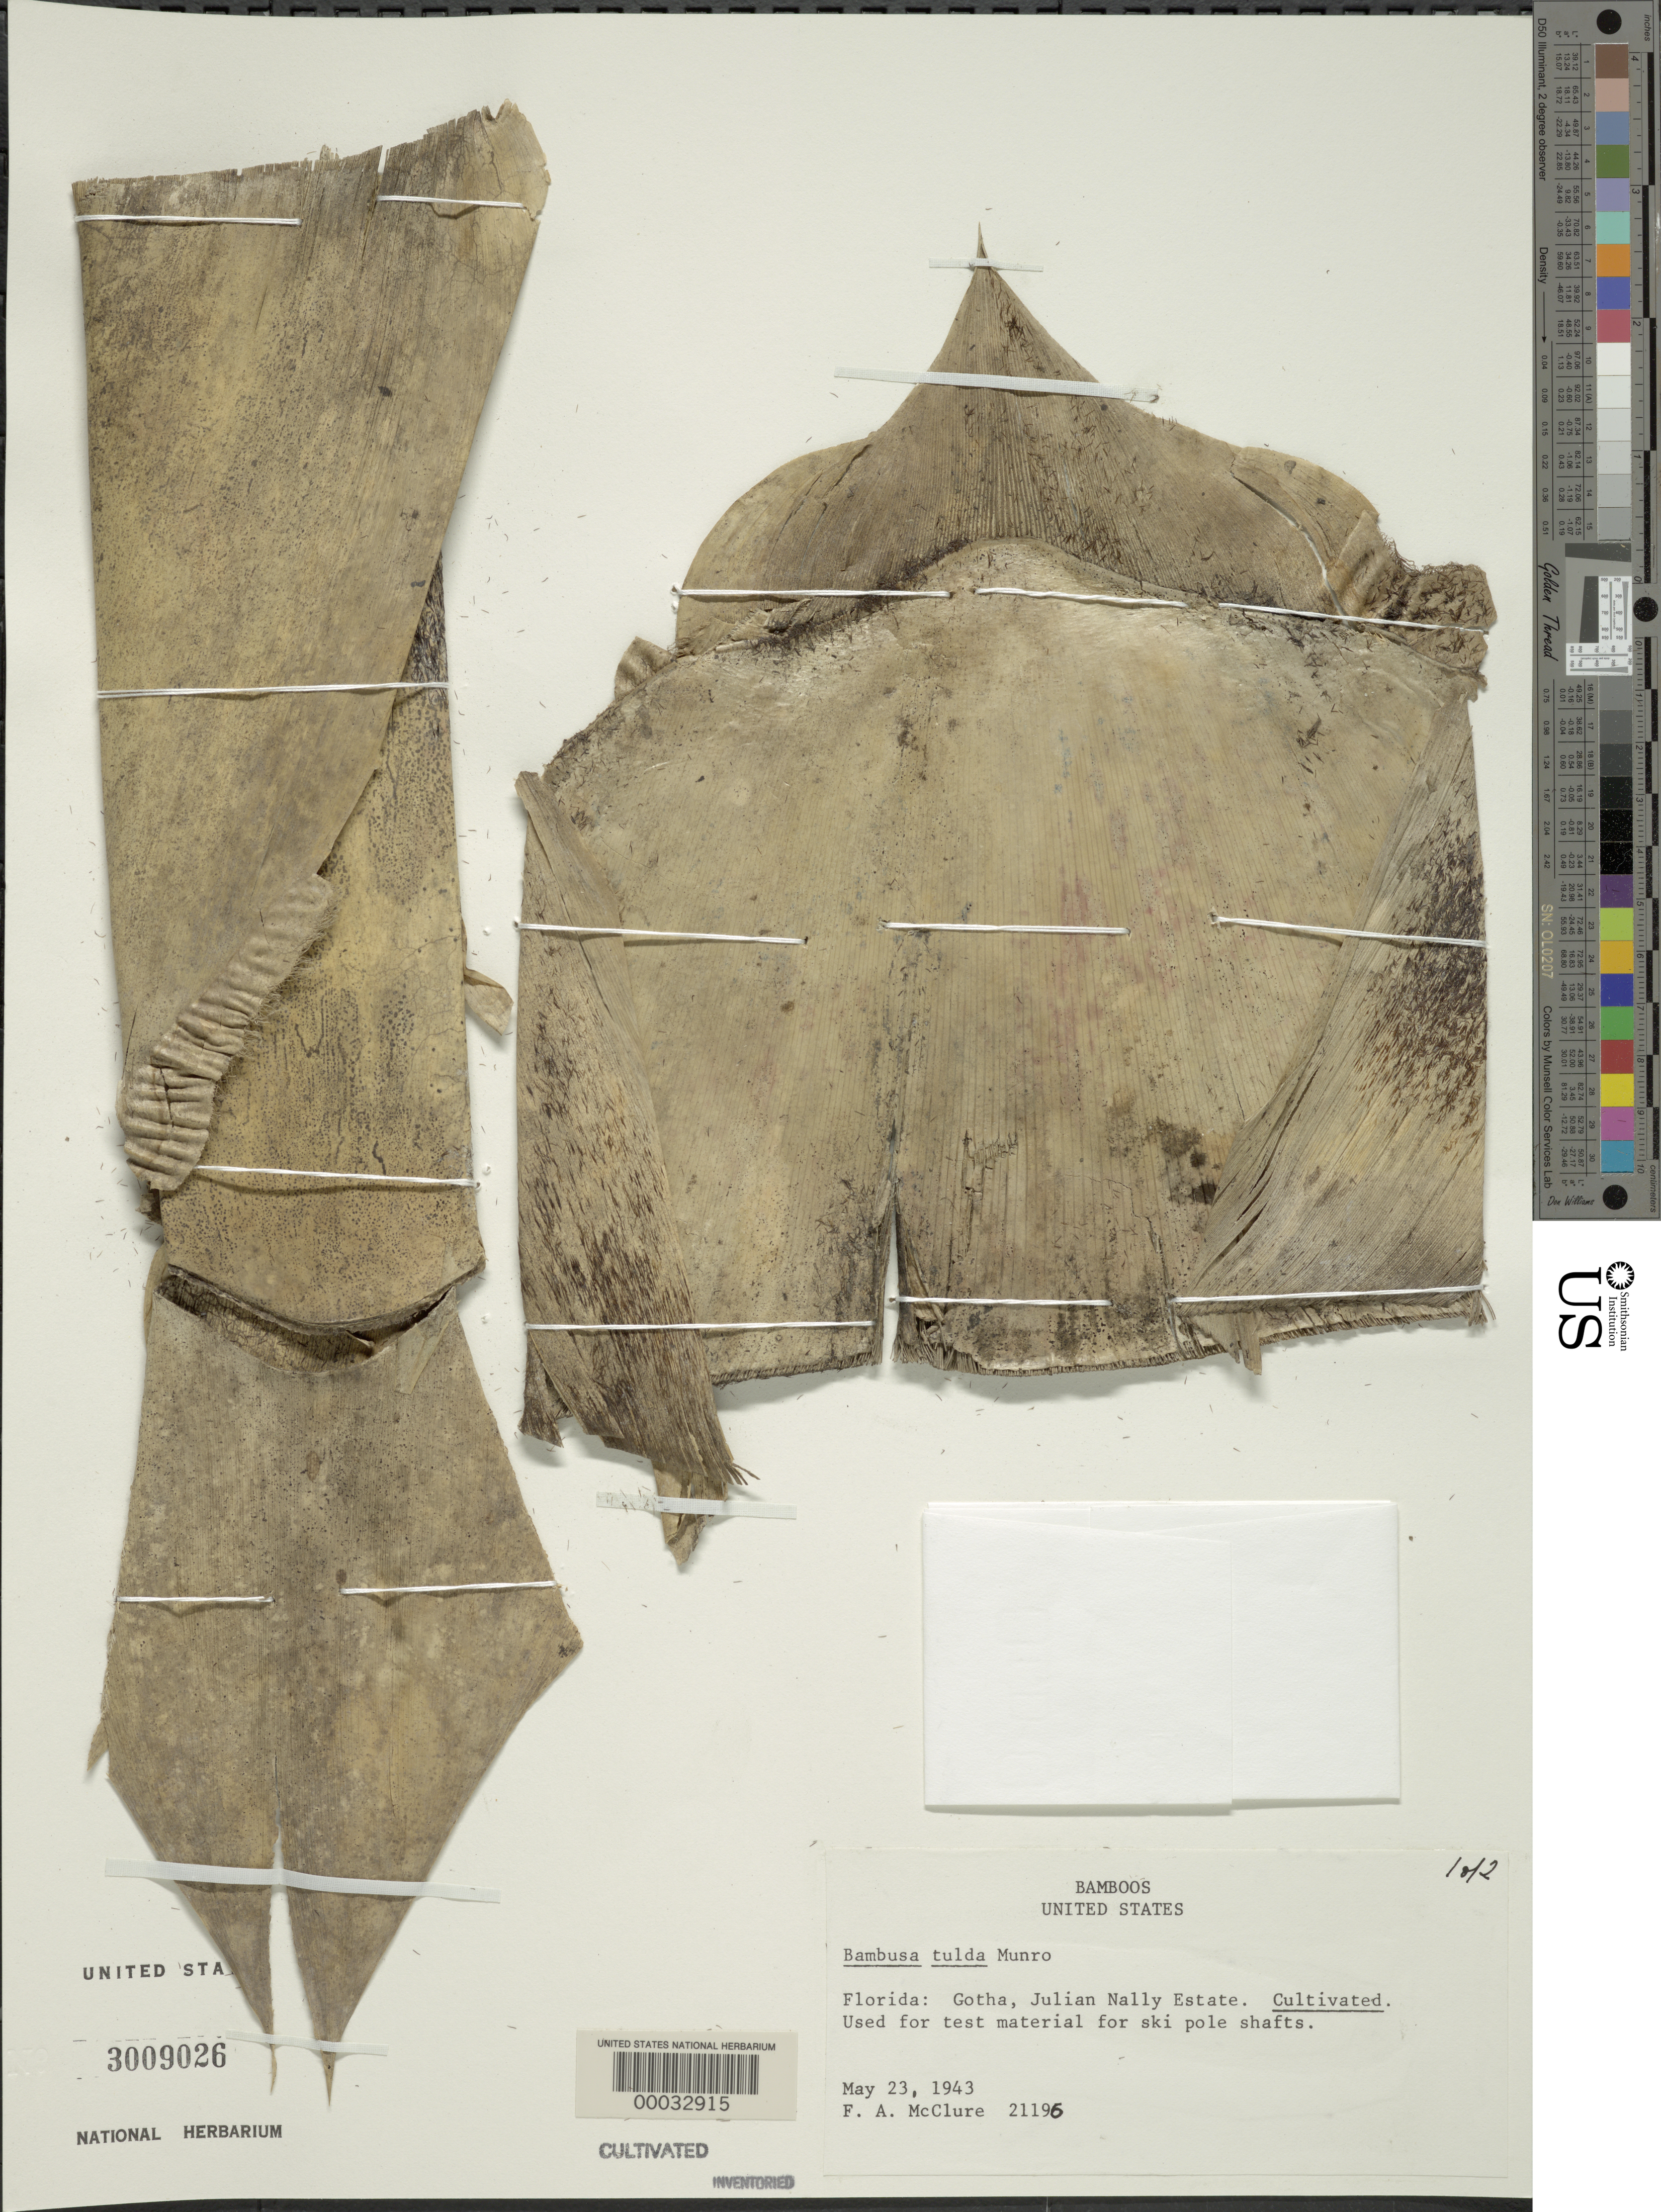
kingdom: Plantae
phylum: Tracheophyta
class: Liliopsida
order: Poales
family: Poaceae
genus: Bambusa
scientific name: Bambusa tulda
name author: Roxb.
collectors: F. A. McClure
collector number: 21196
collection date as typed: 23 May 1943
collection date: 1943-05-23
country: United States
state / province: Florida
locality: Julian nally estate, gotha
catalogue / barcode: US 3009026